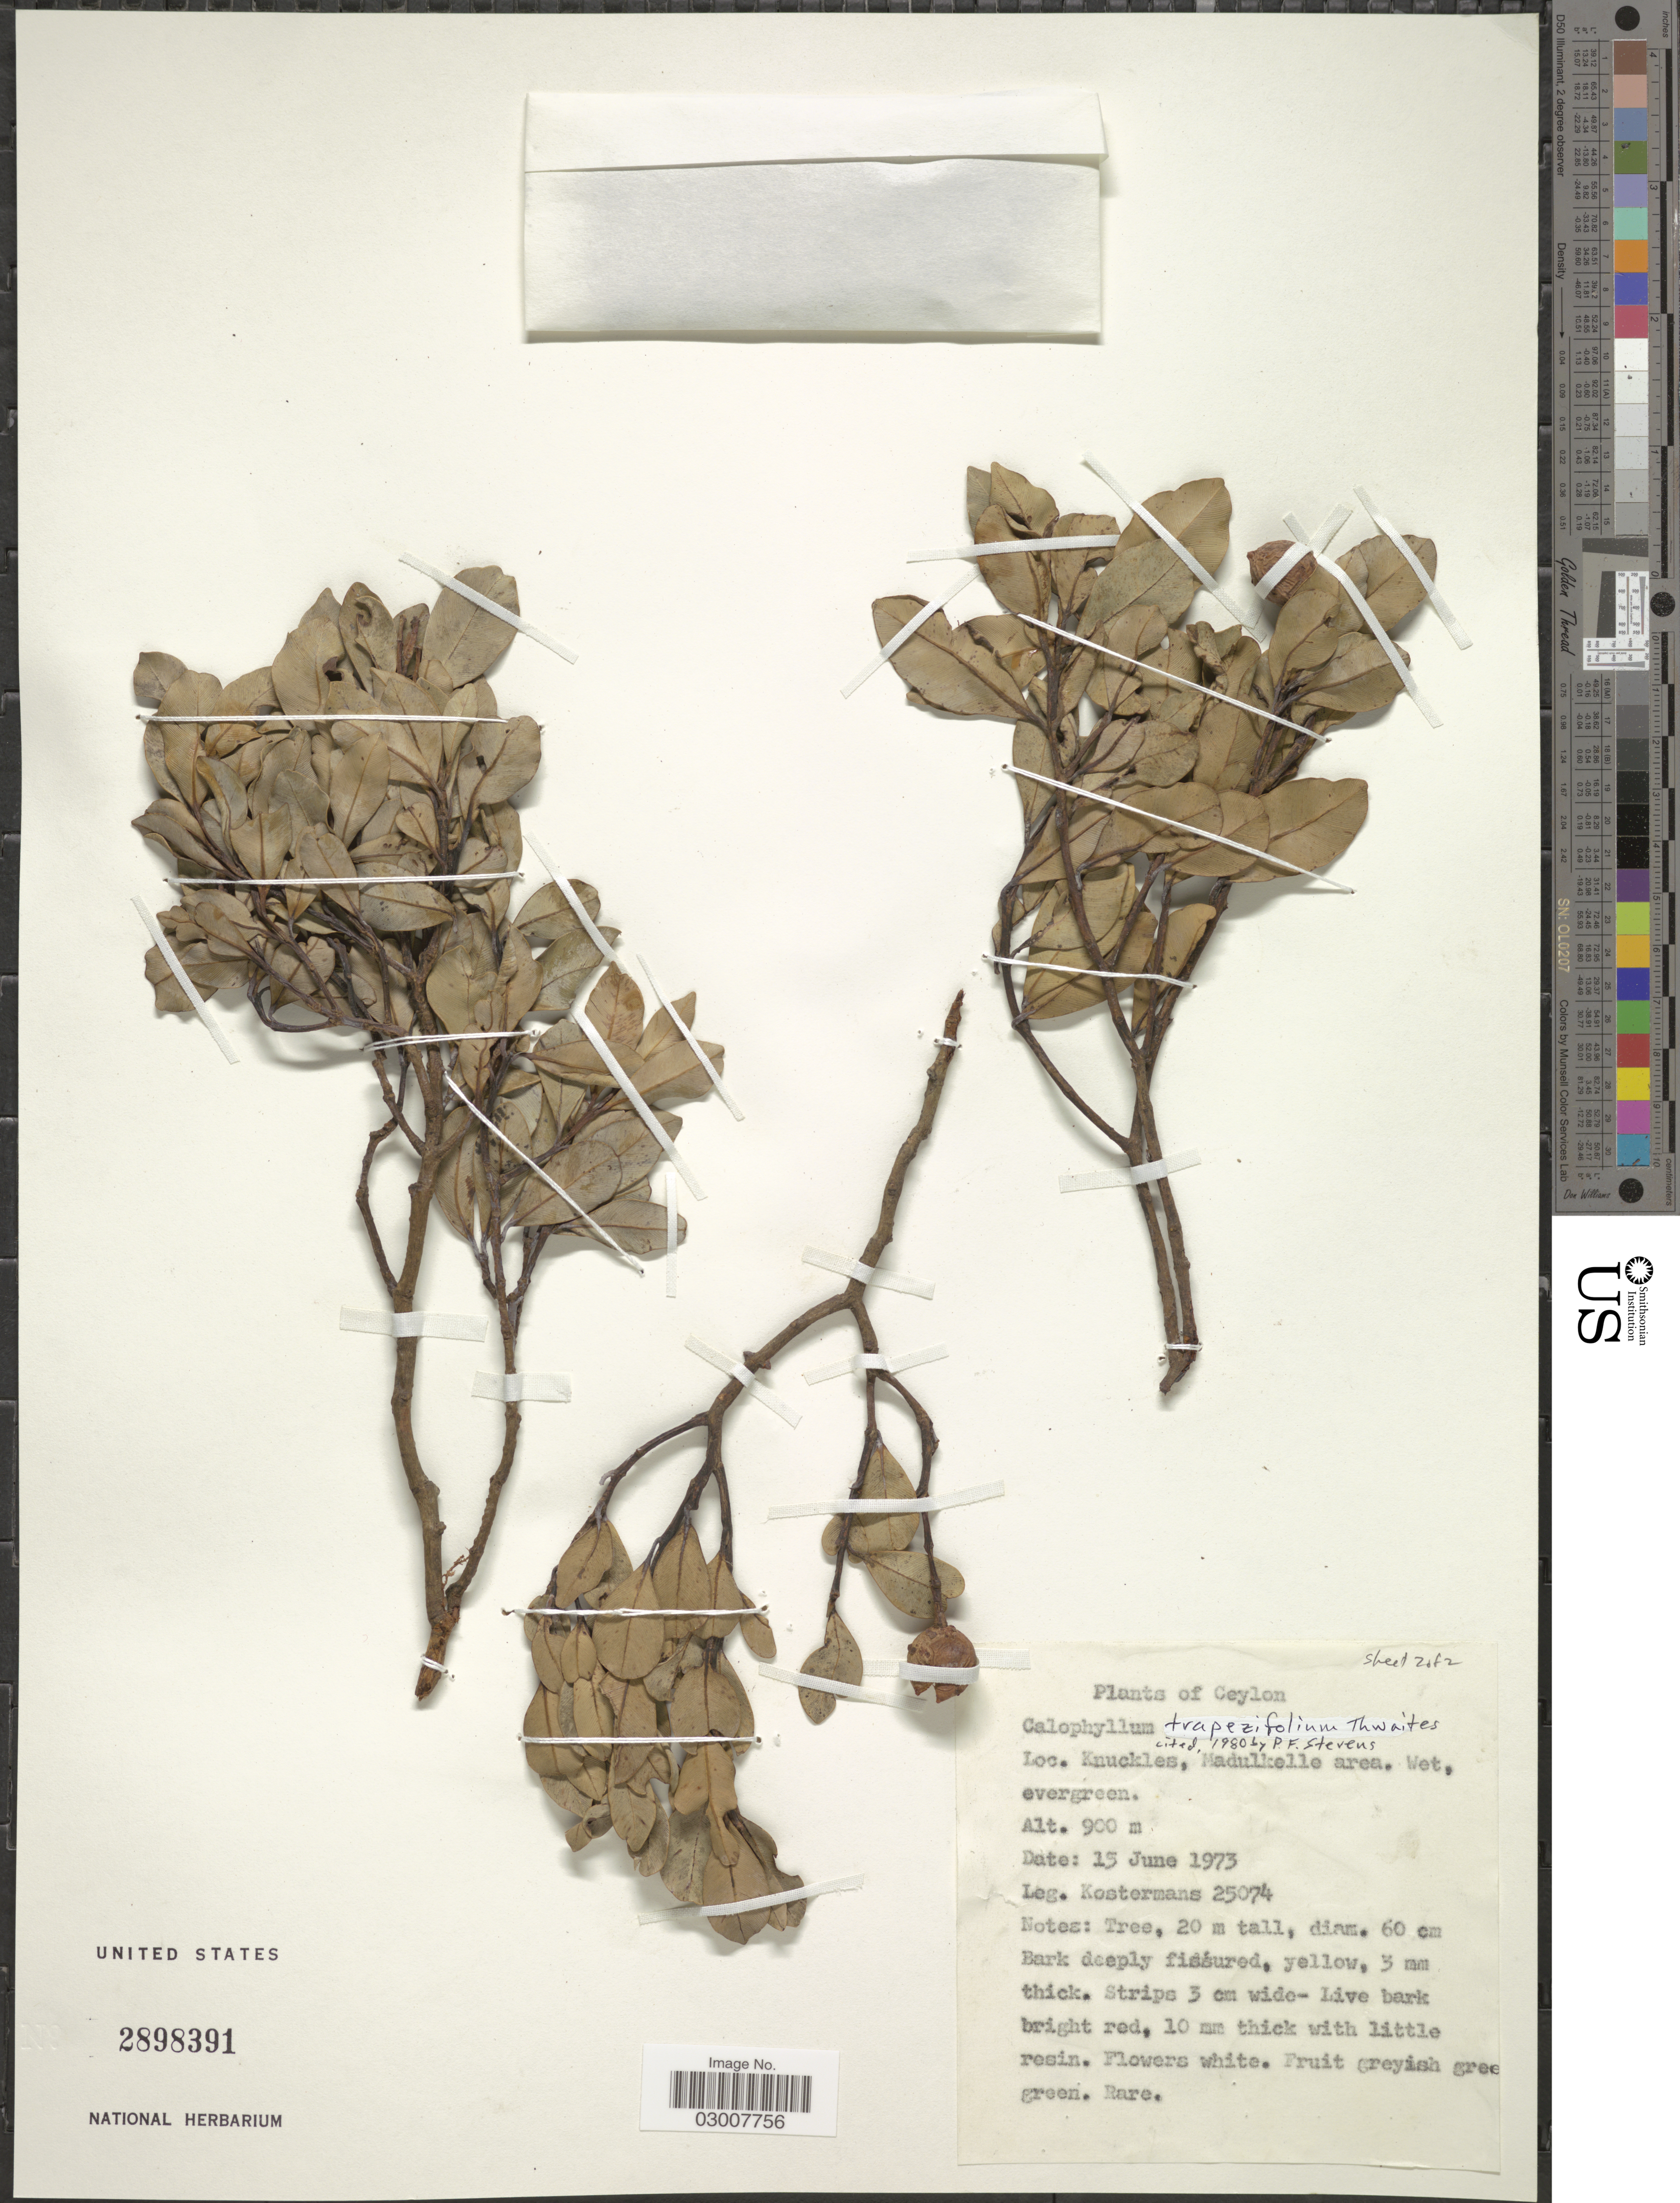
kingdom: Plantae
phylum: Tracheophyta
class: Magnoliopsida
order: Malpighiales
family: Calophyllaceae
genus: Calophyllum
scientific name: Calophyllum trapezifolium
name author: Thwaites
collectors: Kostermans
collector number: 25074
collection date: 1973-06-15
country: Sri Lanka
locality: Ceylon. Knuckles, Madulkelle area.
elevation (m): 900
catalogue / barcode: US 2898391